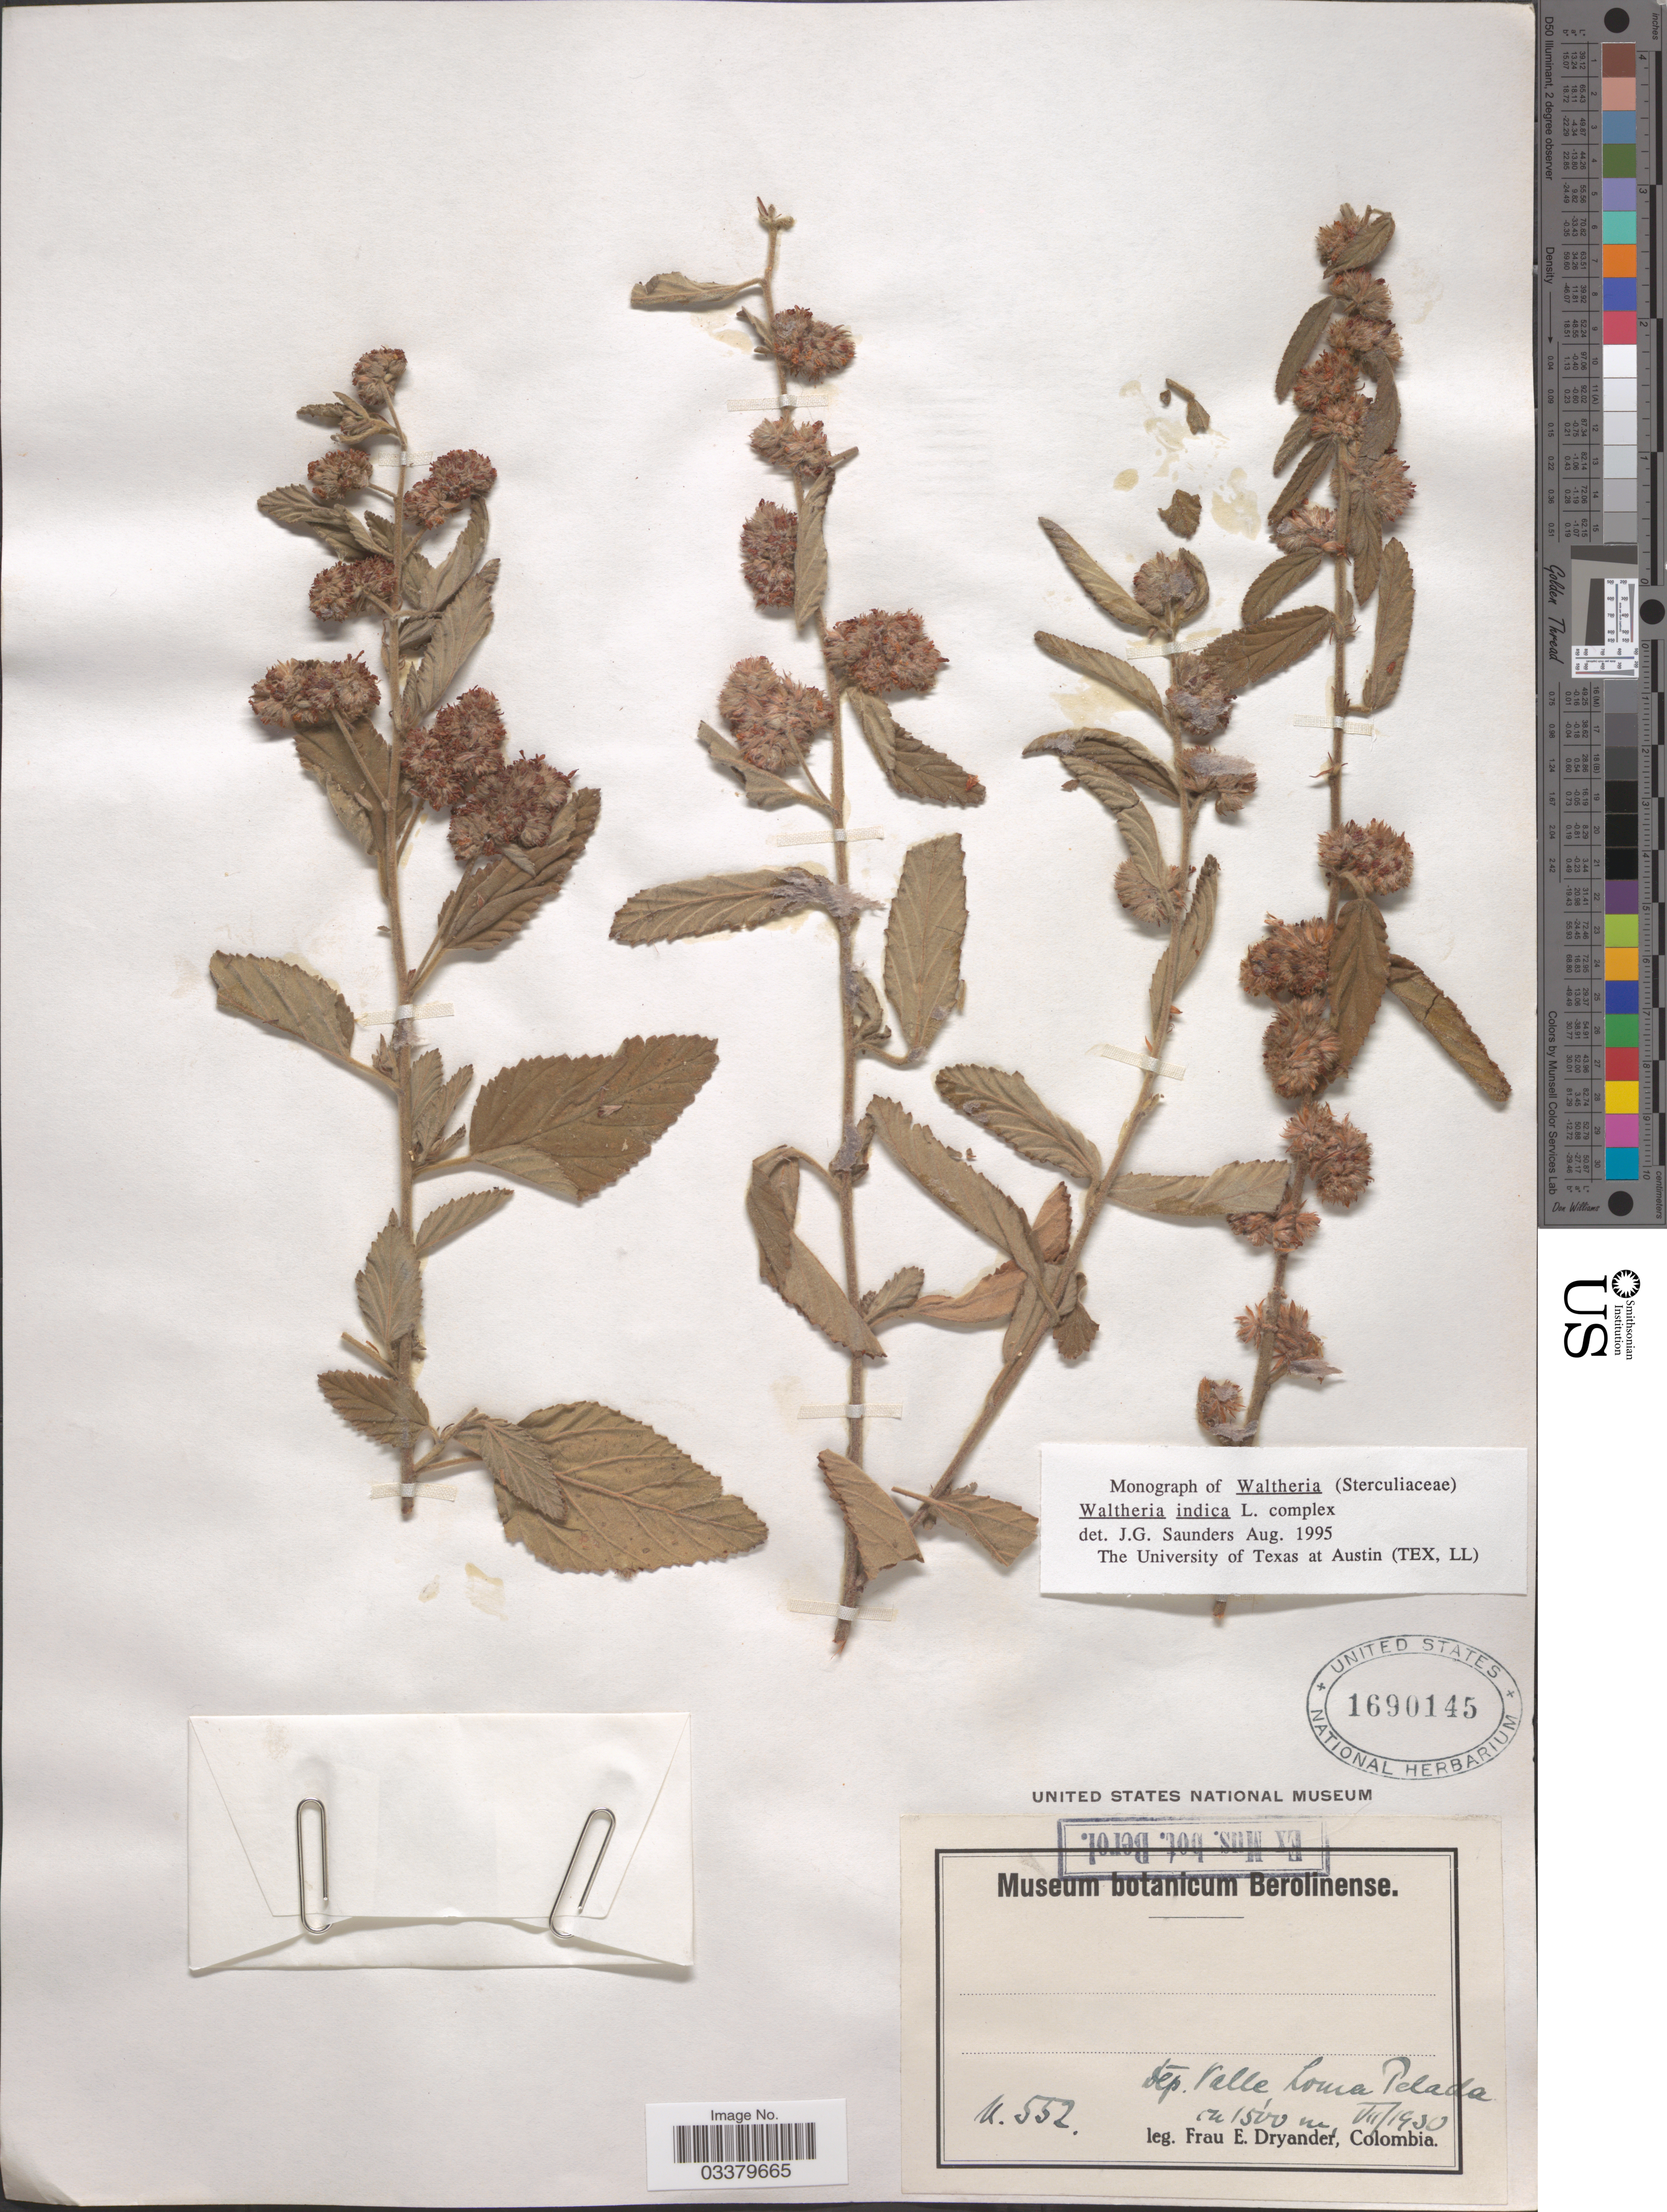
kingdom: Plantae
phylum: Tracheophyta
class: Magnoliopsida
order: Malvales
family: Malvaceae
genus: Waltheria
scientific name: Waltheria indica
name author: L.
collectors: F. Dryander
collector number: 552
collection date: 1930-06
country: Colombia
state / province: Valle del Cauca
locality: Dep. Valle, Loma Pelada.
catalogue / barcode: US 1690145